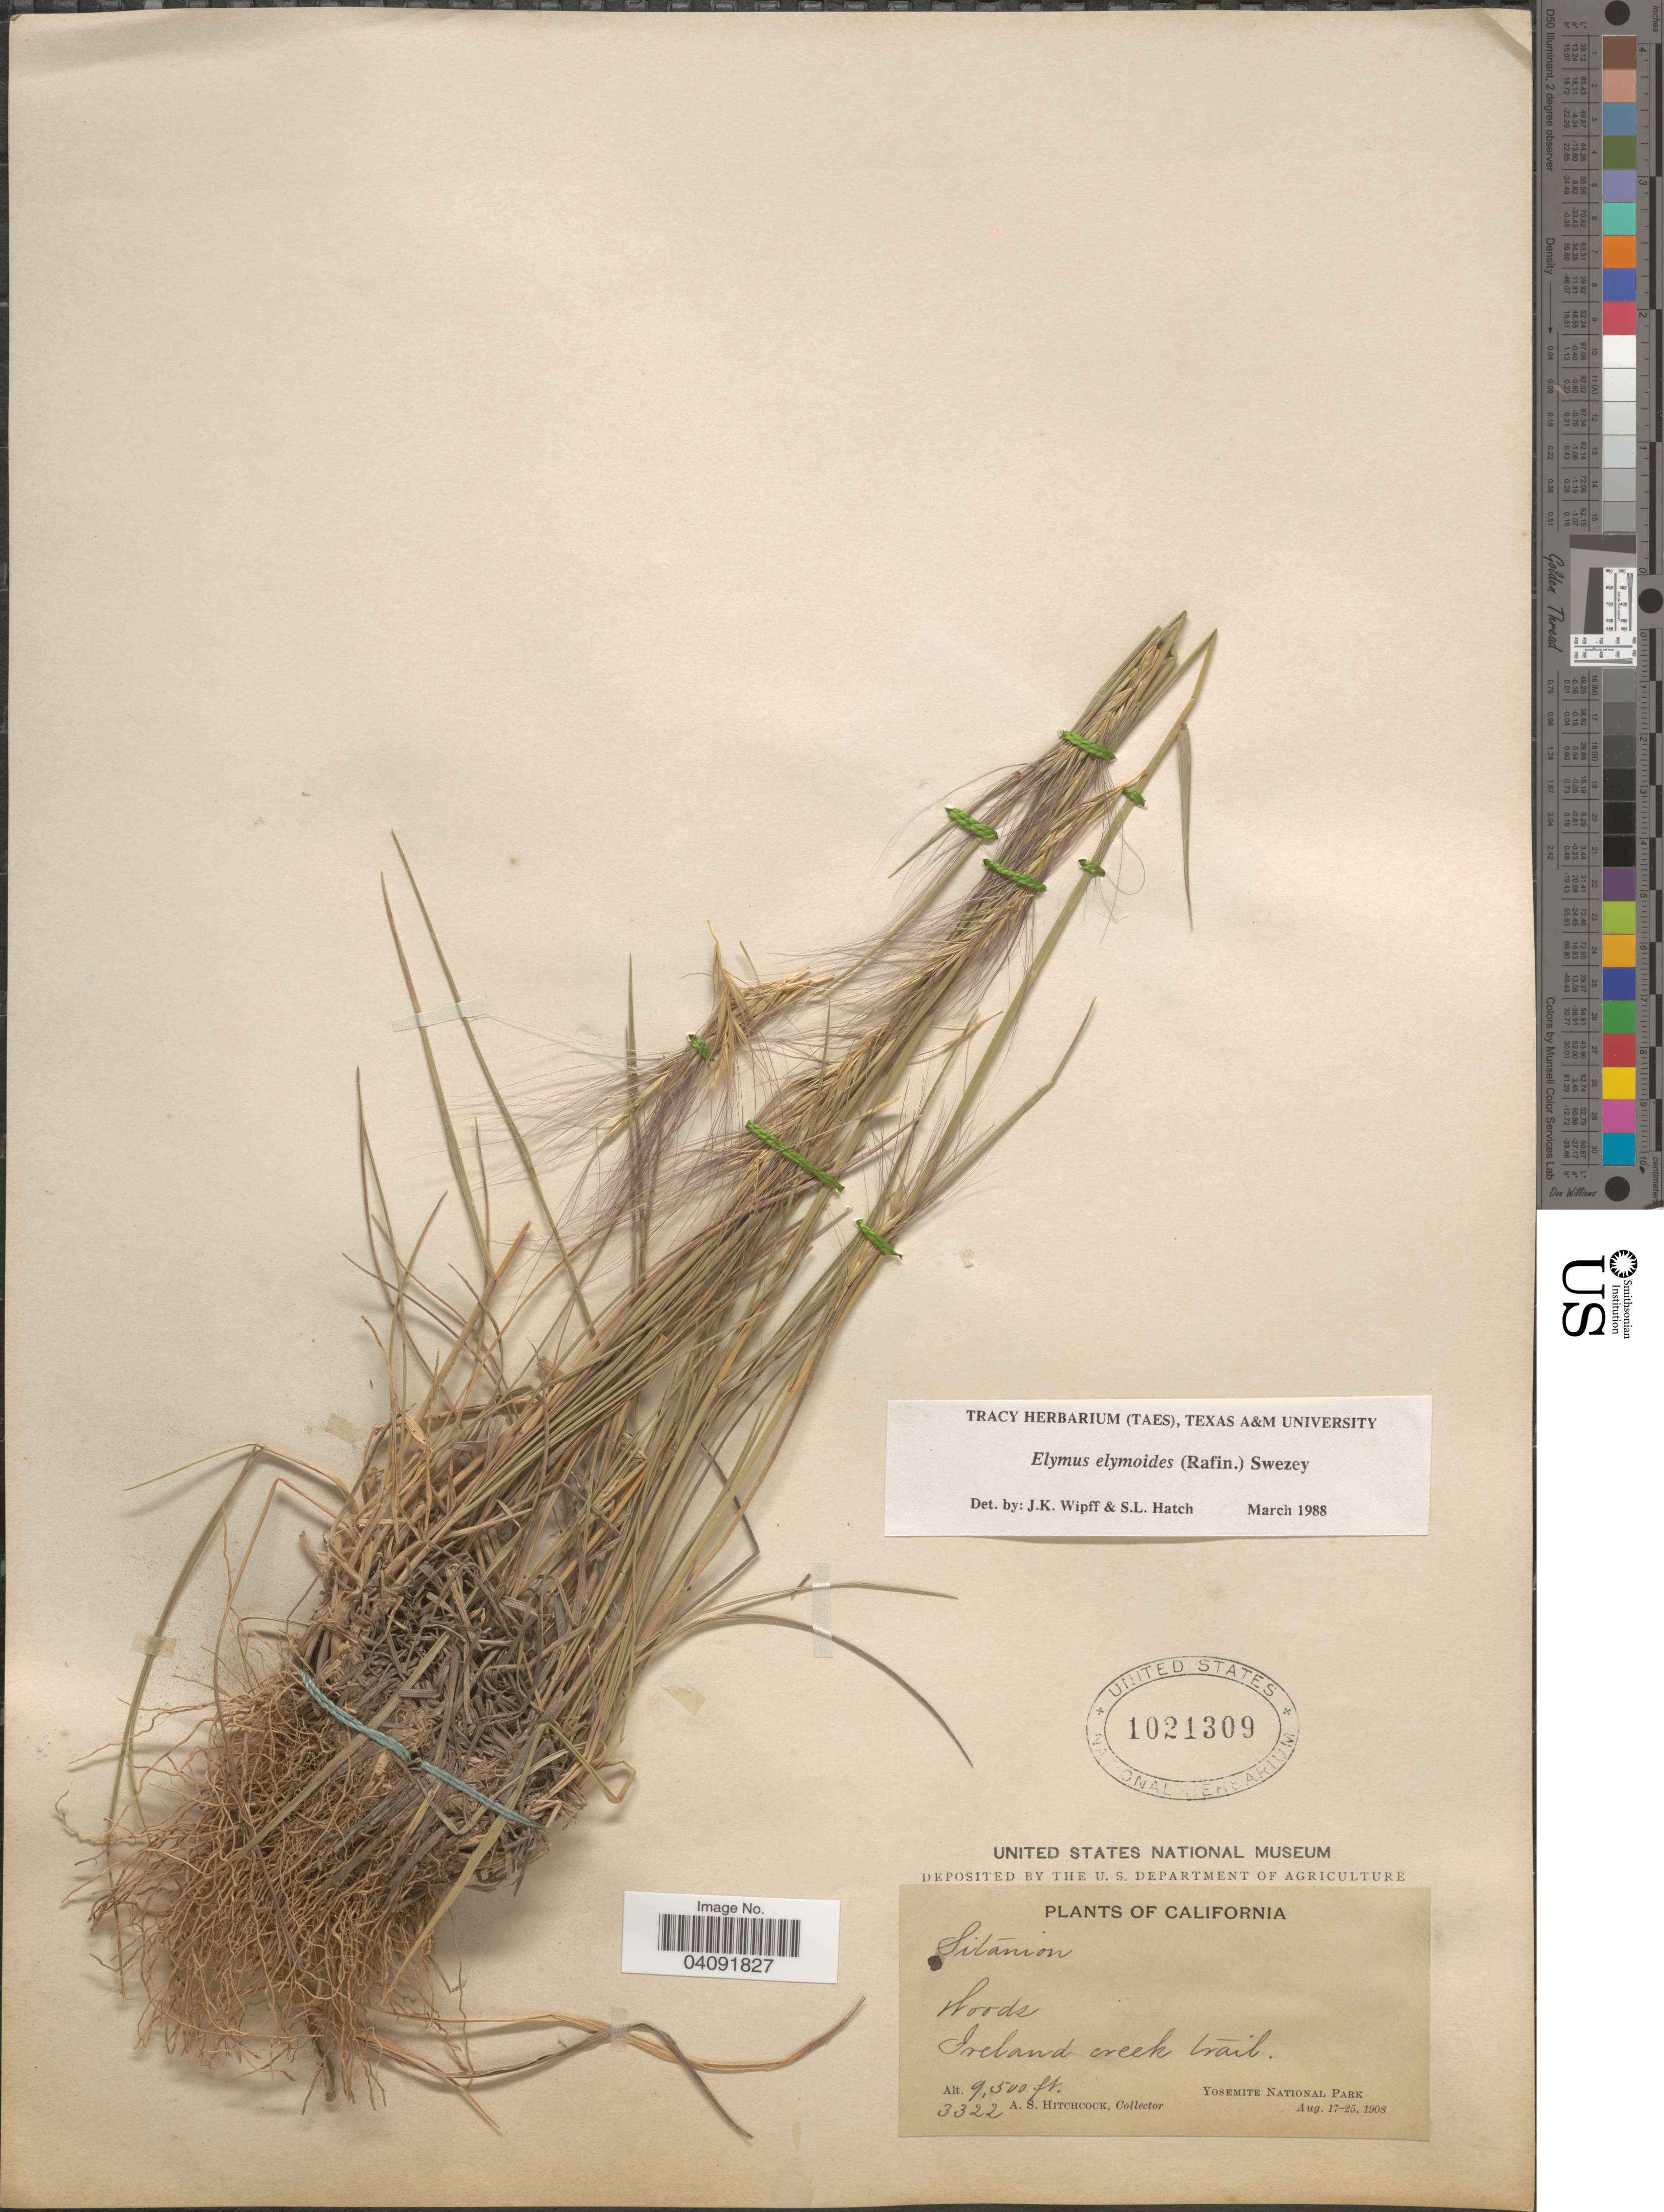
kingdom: Plantae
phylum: Tracheophyta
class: Liliopsida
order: Poales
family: Poaceae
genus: Elymus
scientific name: Elymus elymoides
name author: (Raf.) Swezey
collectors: A. S. Hitchcock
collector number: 3322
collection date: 1908-08-17/1908-08-25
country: United States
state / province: California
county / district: Mariposa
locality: Ireland creek trail. Yosemite National Park.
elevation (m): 2896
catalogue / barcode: US 1021309